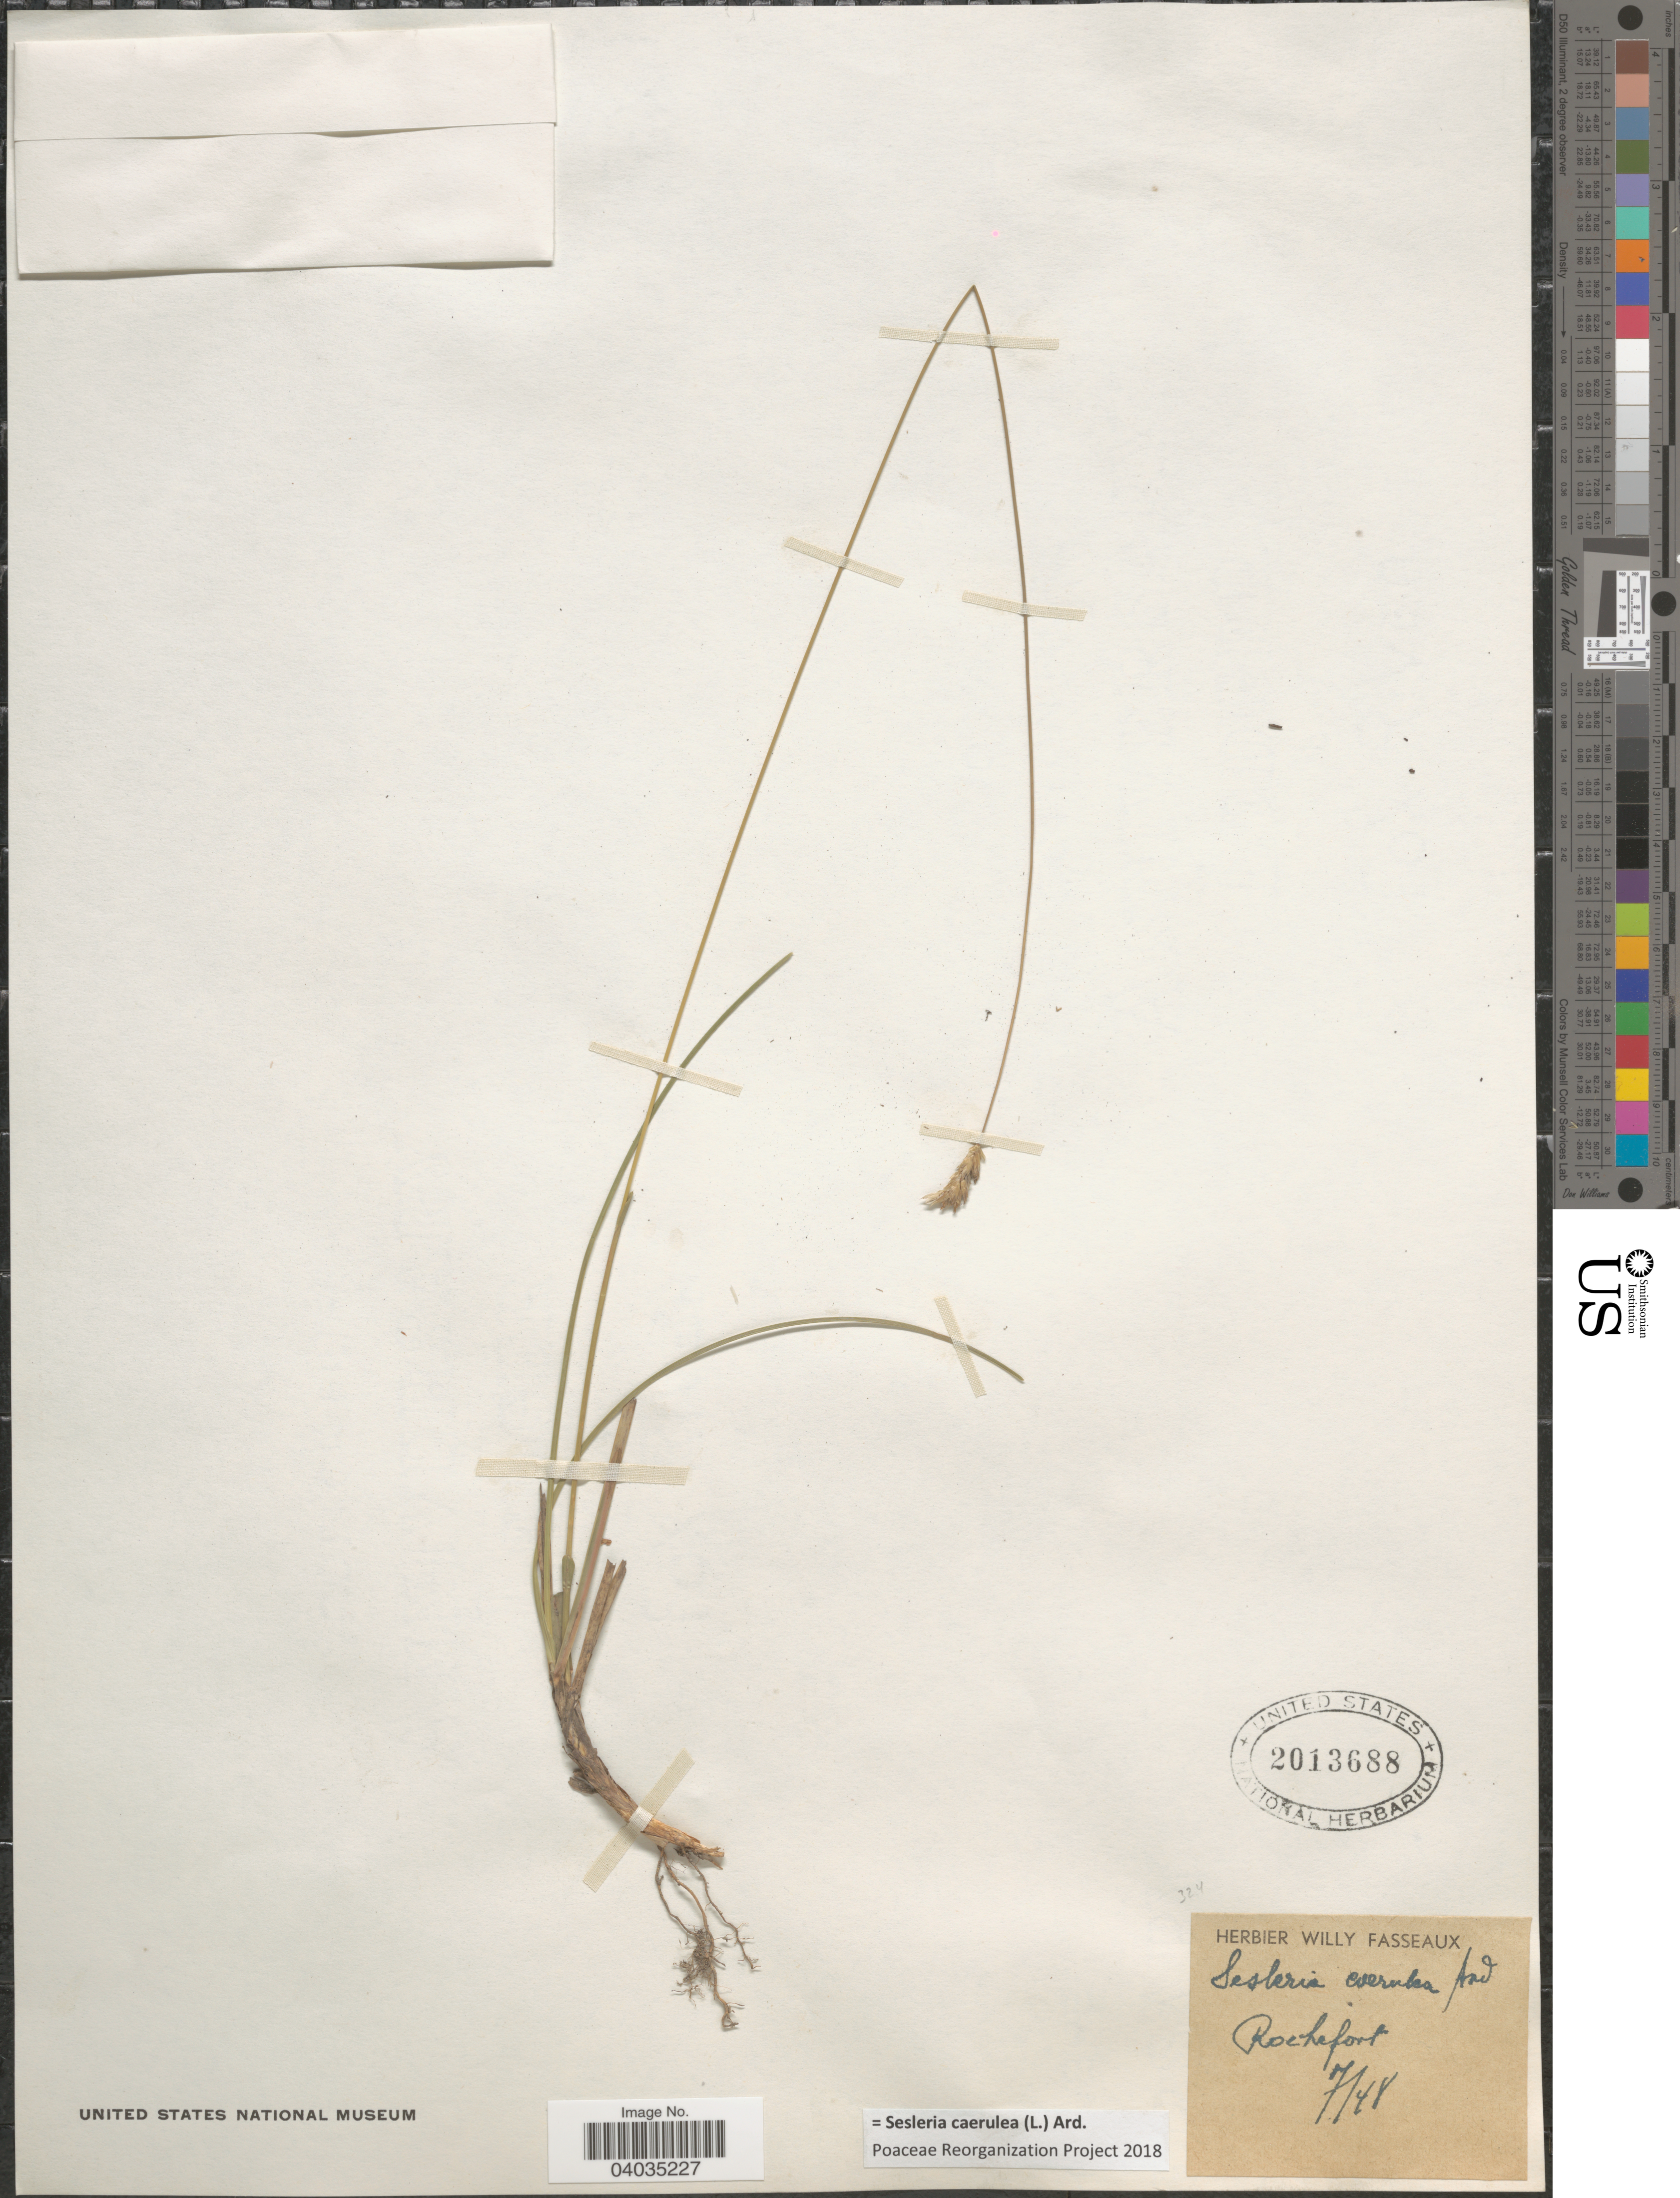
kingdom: Plantae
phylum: Tracheophyta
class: Liliopsida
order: Poales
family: Poaceae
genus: Sesleria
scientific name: Sesleria caerulea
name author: (L.) Ard.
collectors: Ex herb. Willy Fasseaux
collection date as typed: Transcribed d/m/y: /7/48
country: France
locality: Rochefort.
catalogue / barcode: US 2013688